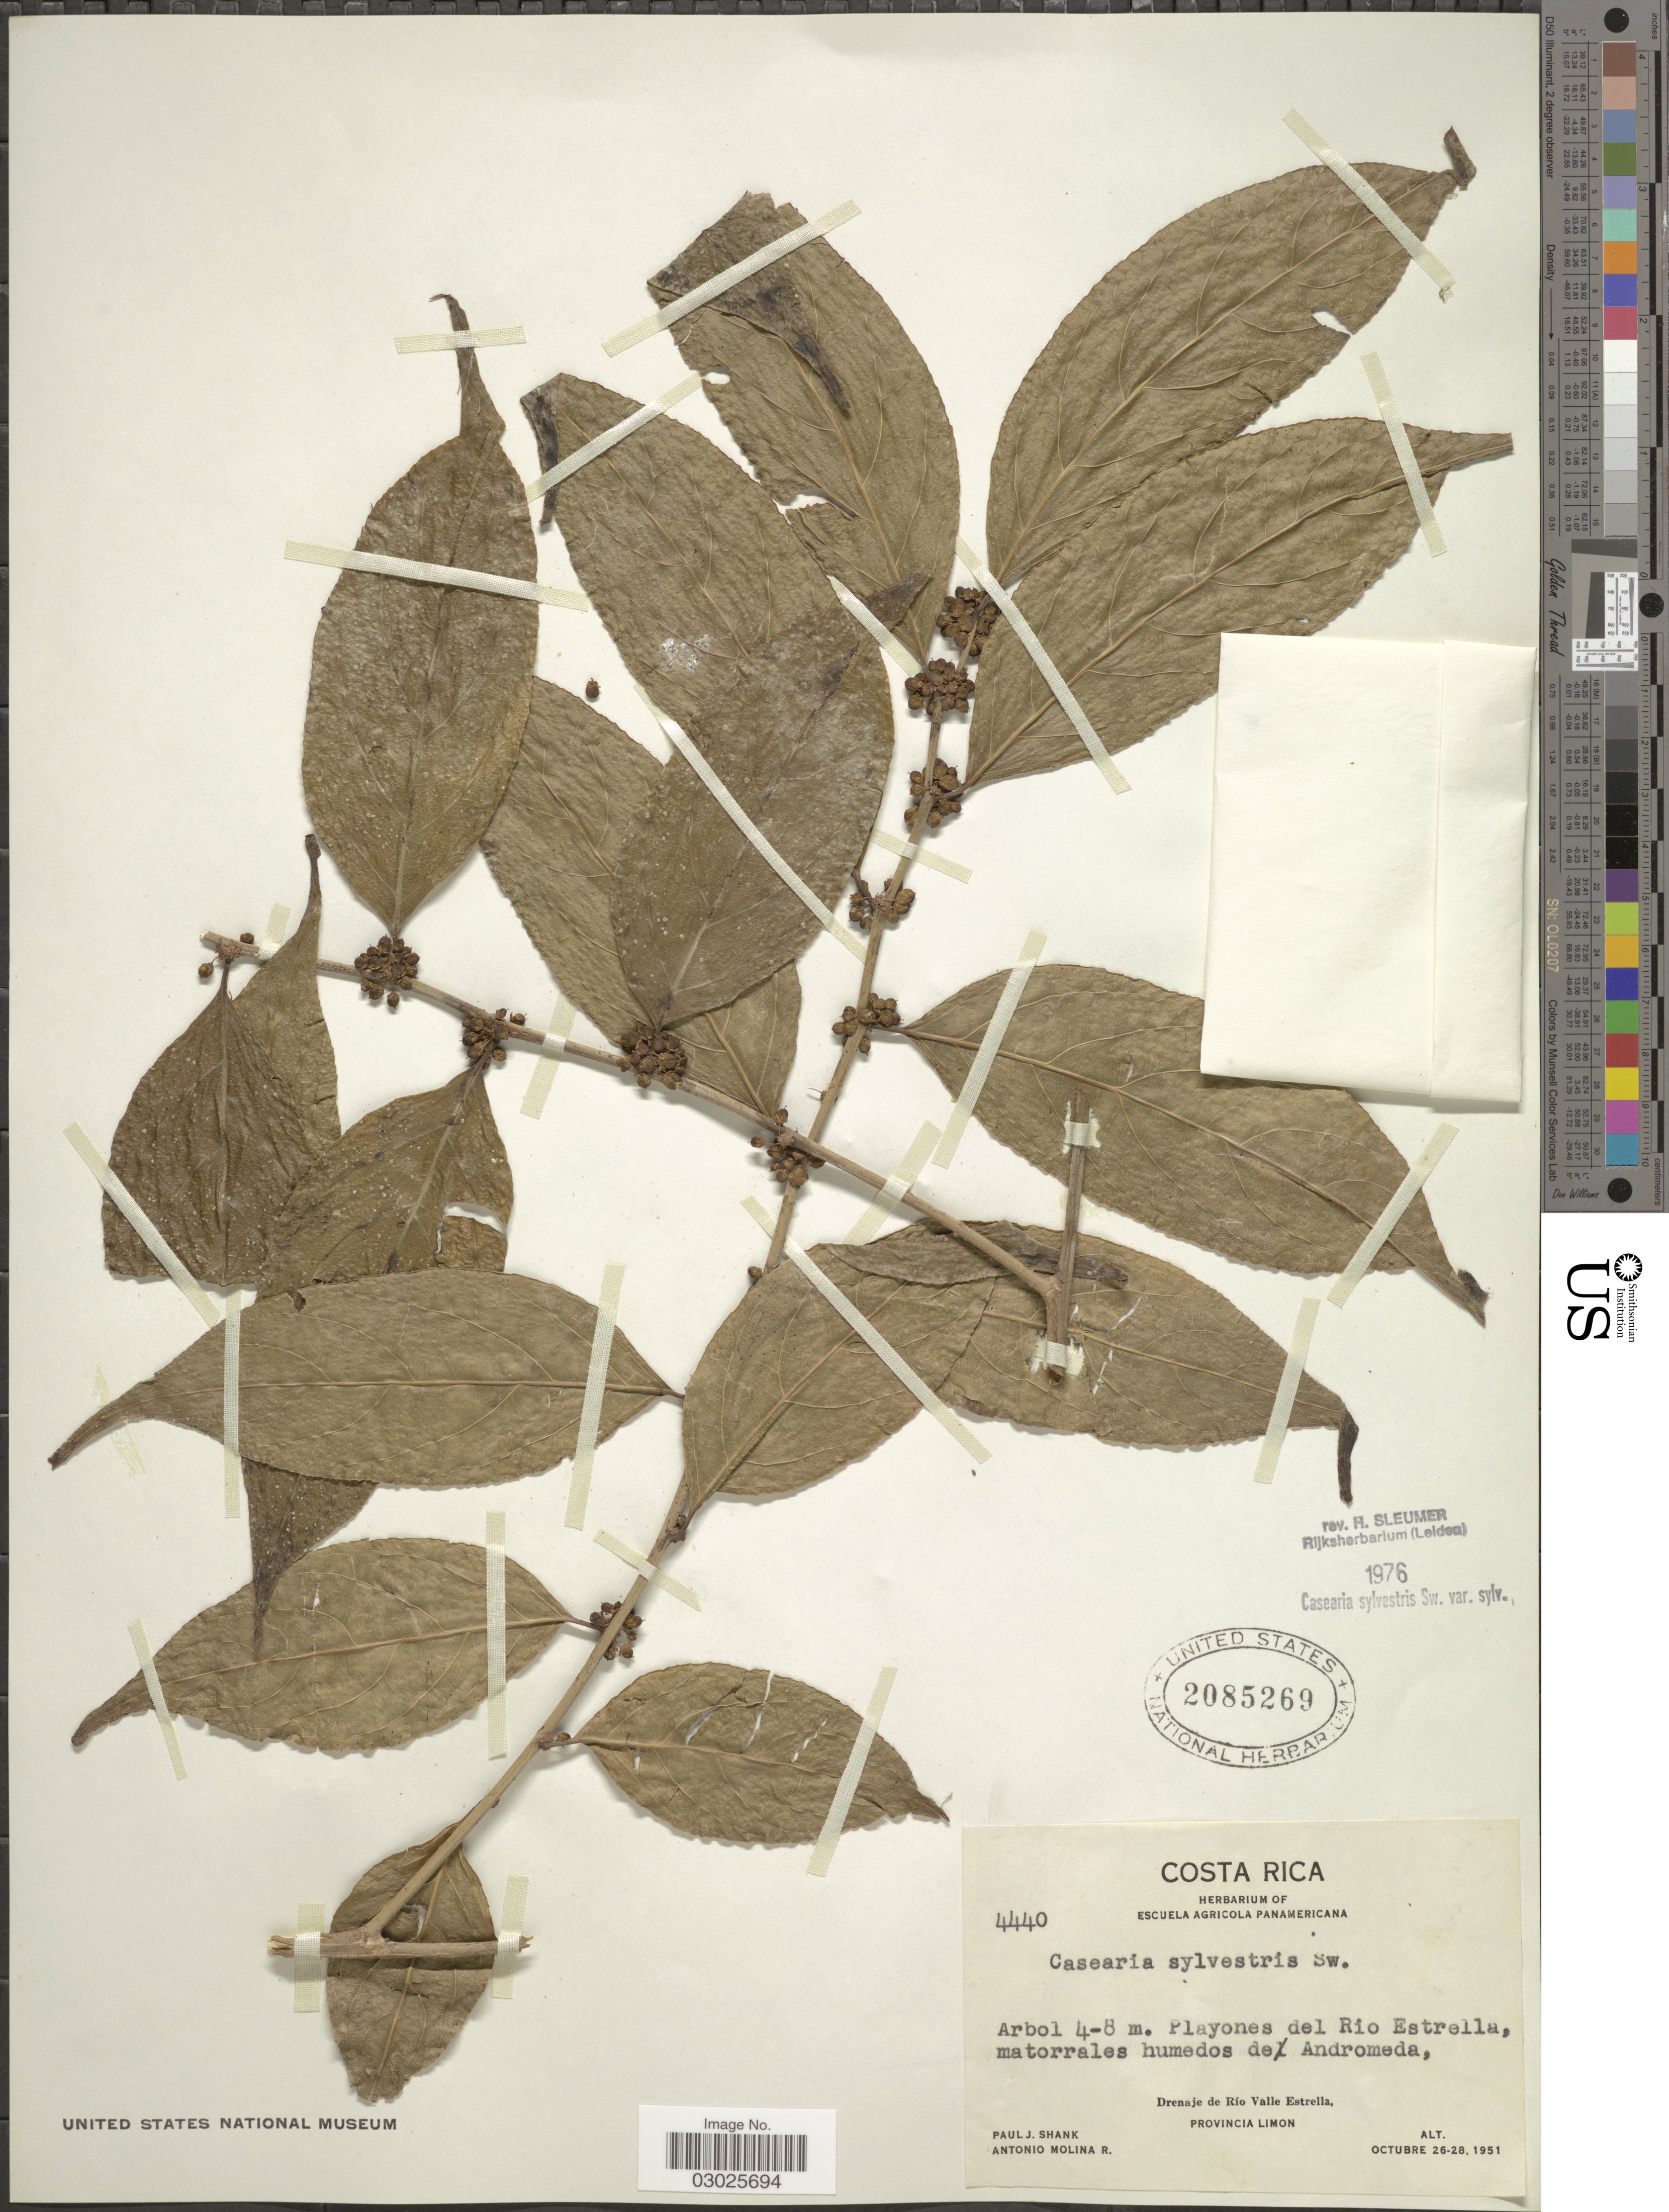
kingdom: Plantae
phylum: Tracheophyta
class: Magnoliopsida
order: Malpighiales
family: Salicaceae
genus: Casearia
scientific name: Casearia sylvestris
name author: Sw.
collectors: P. J. Shank & A. Molina R.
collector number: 4440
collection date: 1951-10-26/1951-10-28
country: Costa Rica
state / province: Limón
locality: Playones del Rio Estrella, matorrales humedos de Andromeda. Drenaje de Río Valle Estrella.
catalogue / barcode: US 2085269